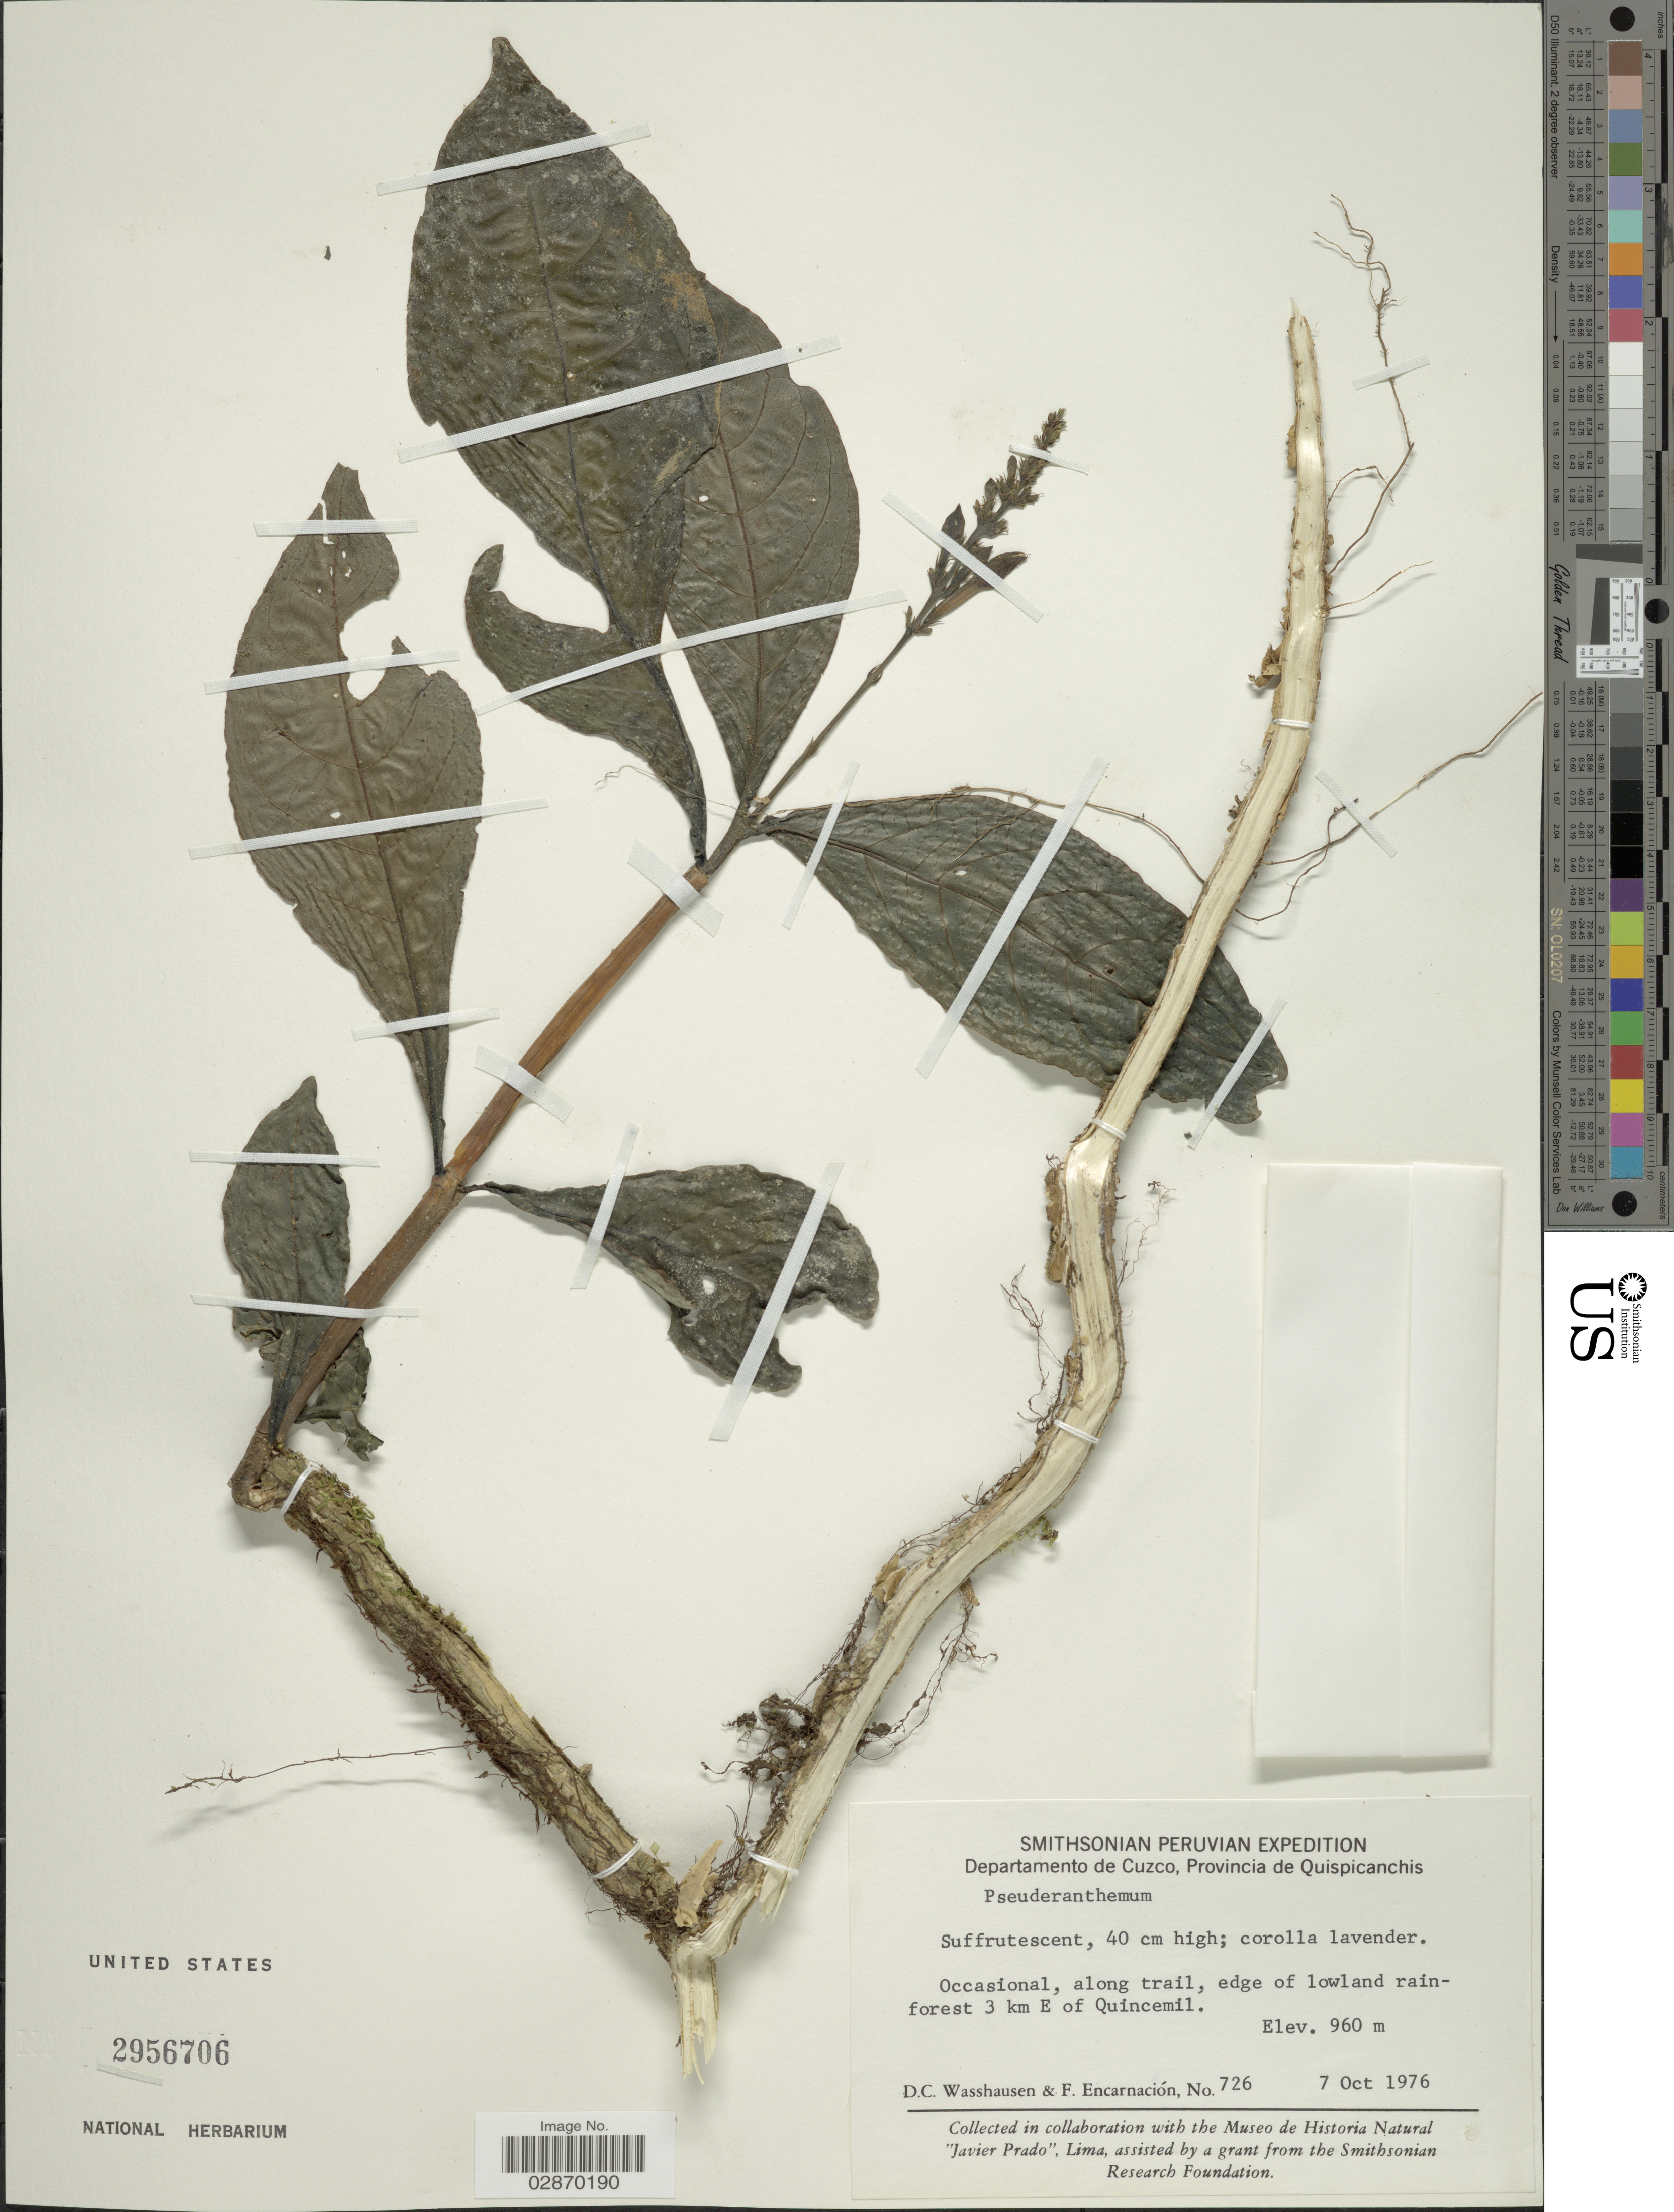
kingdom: Plantae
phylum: Tracheophyta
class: Magnoliopsida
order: Lamiales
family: Acanthaceae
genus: Pseuderanthemum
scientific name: Pseuderanthemum sp.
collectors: D. C. Wasshausen & F. Encarnación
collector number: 726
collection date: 1976-10-07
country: Peru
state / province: Cusco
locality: Departamento de Cuzco, Provincia de Quispicanchis. Occasional, along trail, edge of lowland rainforest 3 km E of Quincemil.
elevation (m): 960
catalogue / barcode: US 2956706